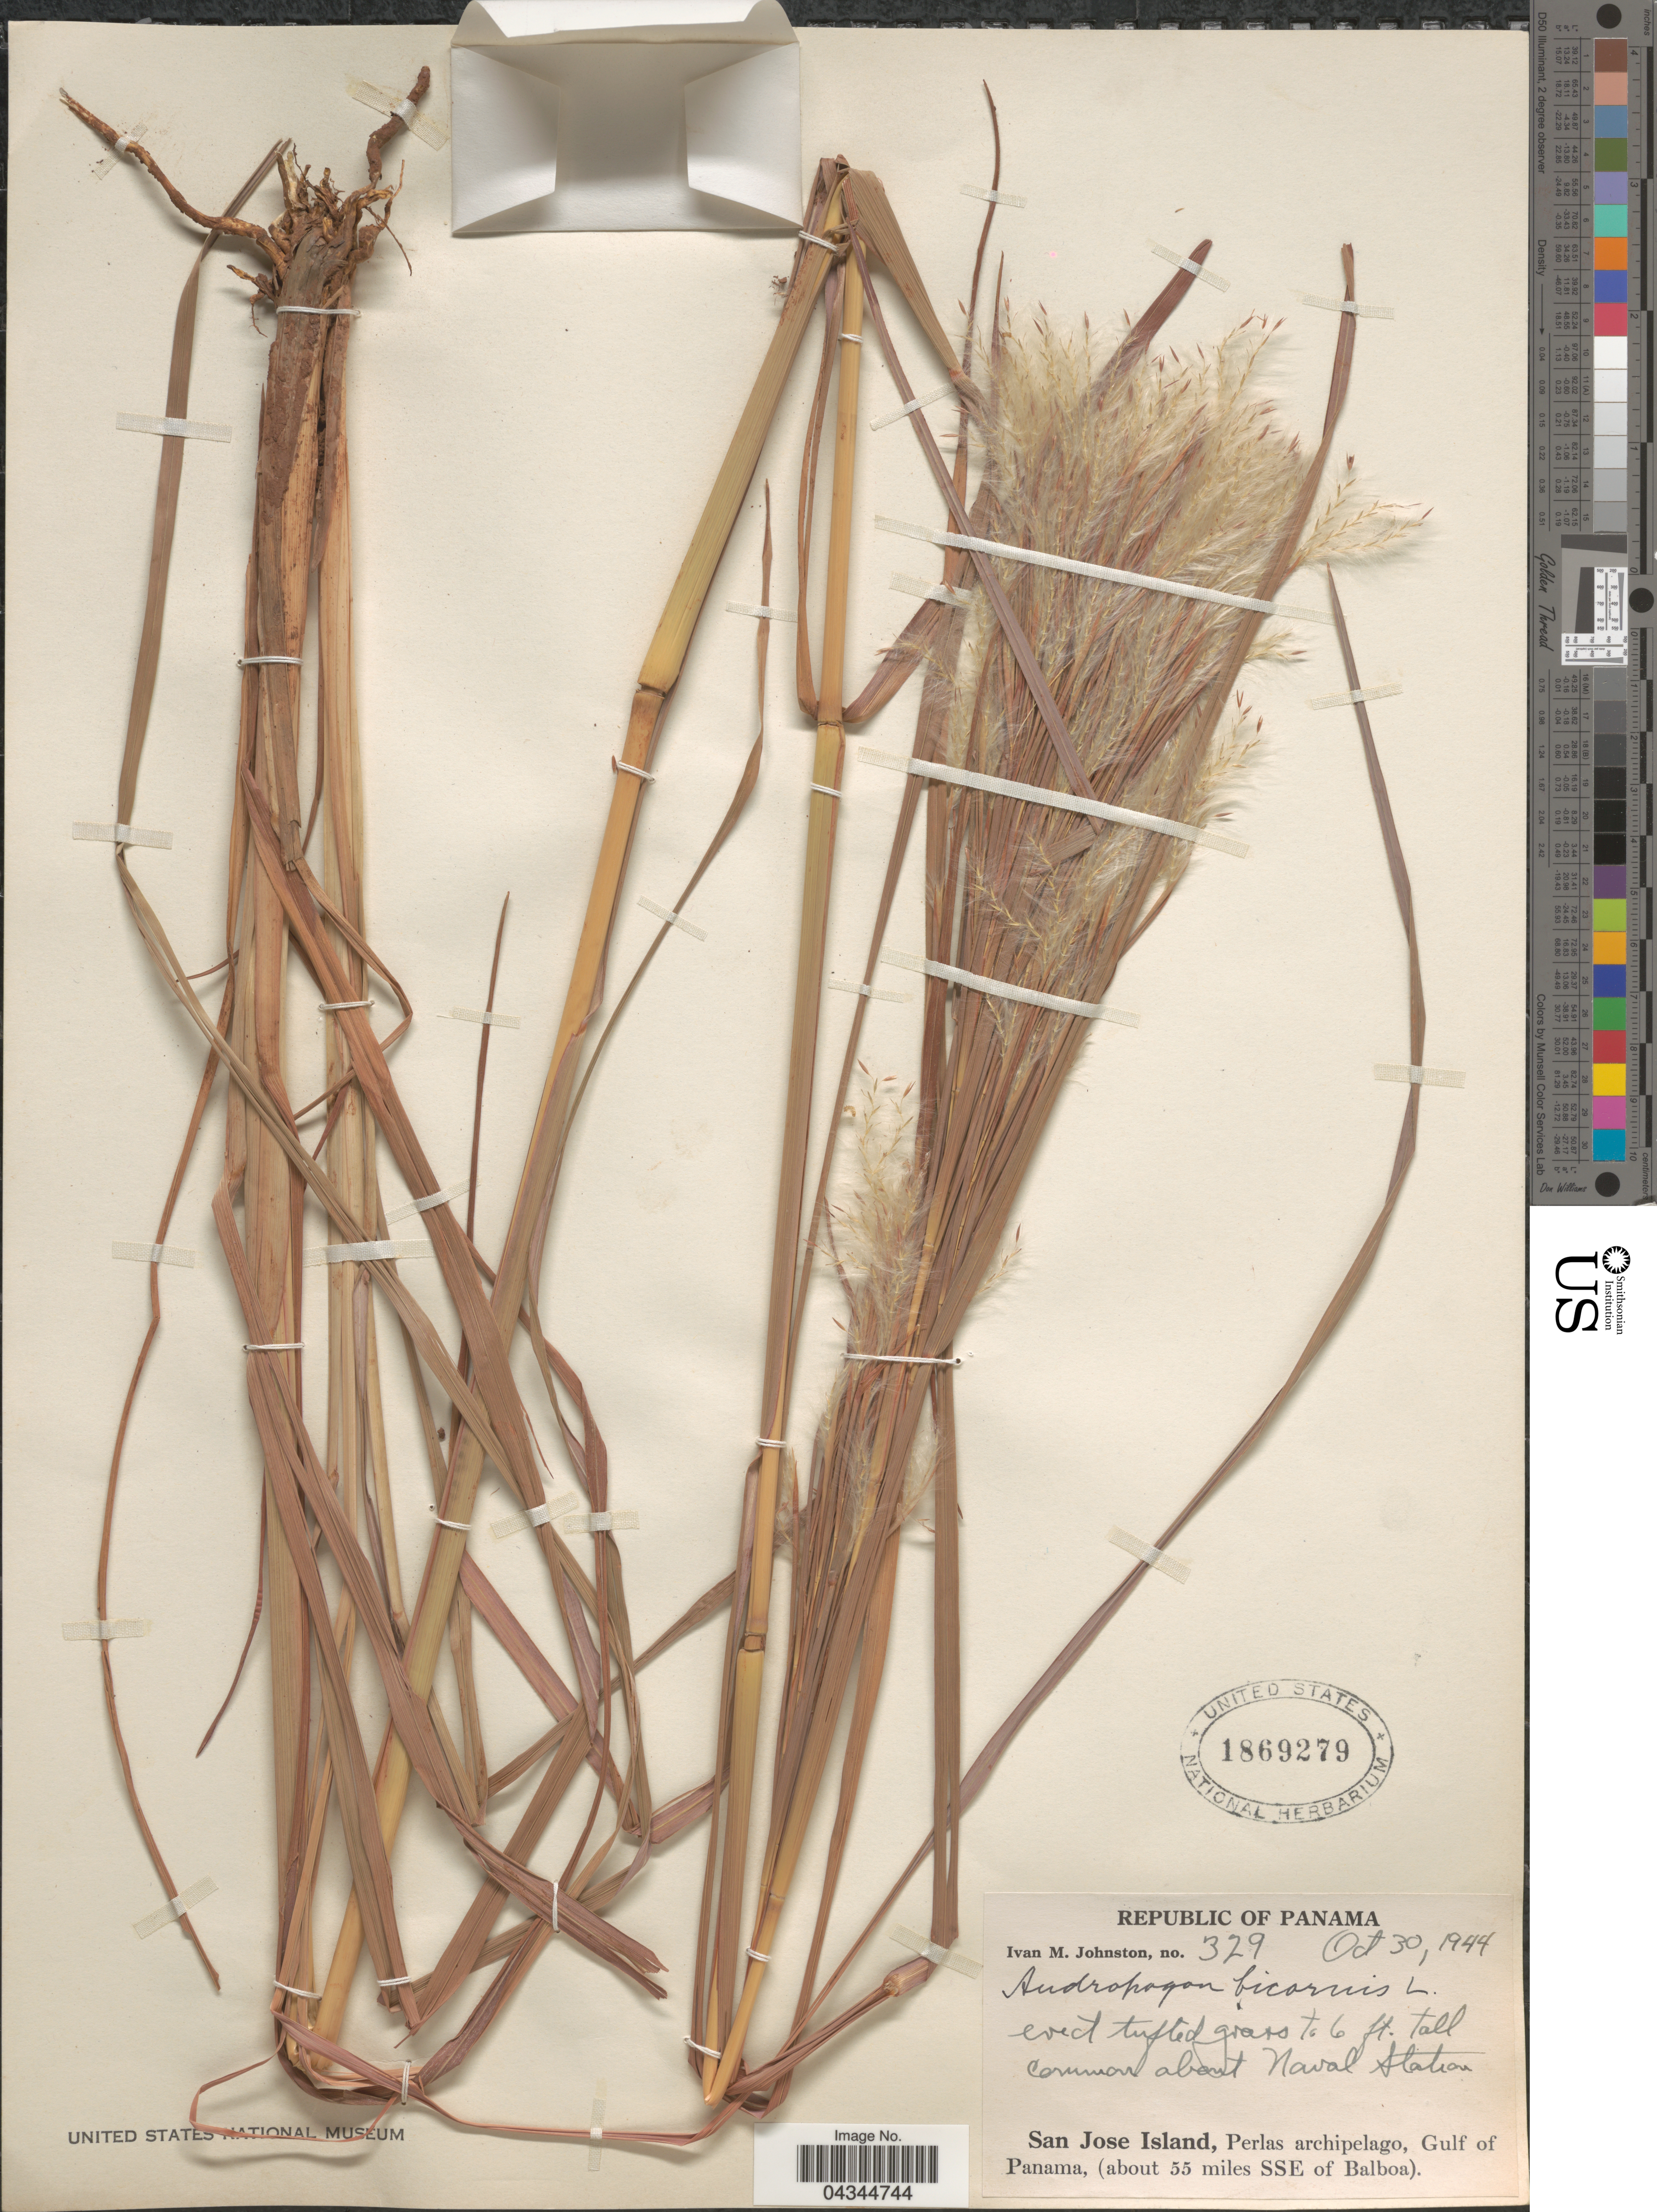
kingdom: Plantae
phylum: Tracheophyta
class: Liliopsida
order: Poales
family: Poaceae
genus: Andropogon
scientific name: Andropogon bicornis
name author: L.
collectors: I.M. Johnston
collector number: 329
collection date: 1944-10-30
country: Panama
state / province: Panamá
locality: Republic of Panama. Common about Naval Station. San Jose Island, Perlas archipelago, Gulf of Panama, (about 55 miles SSE of Balboa).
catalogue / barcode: US 1869279